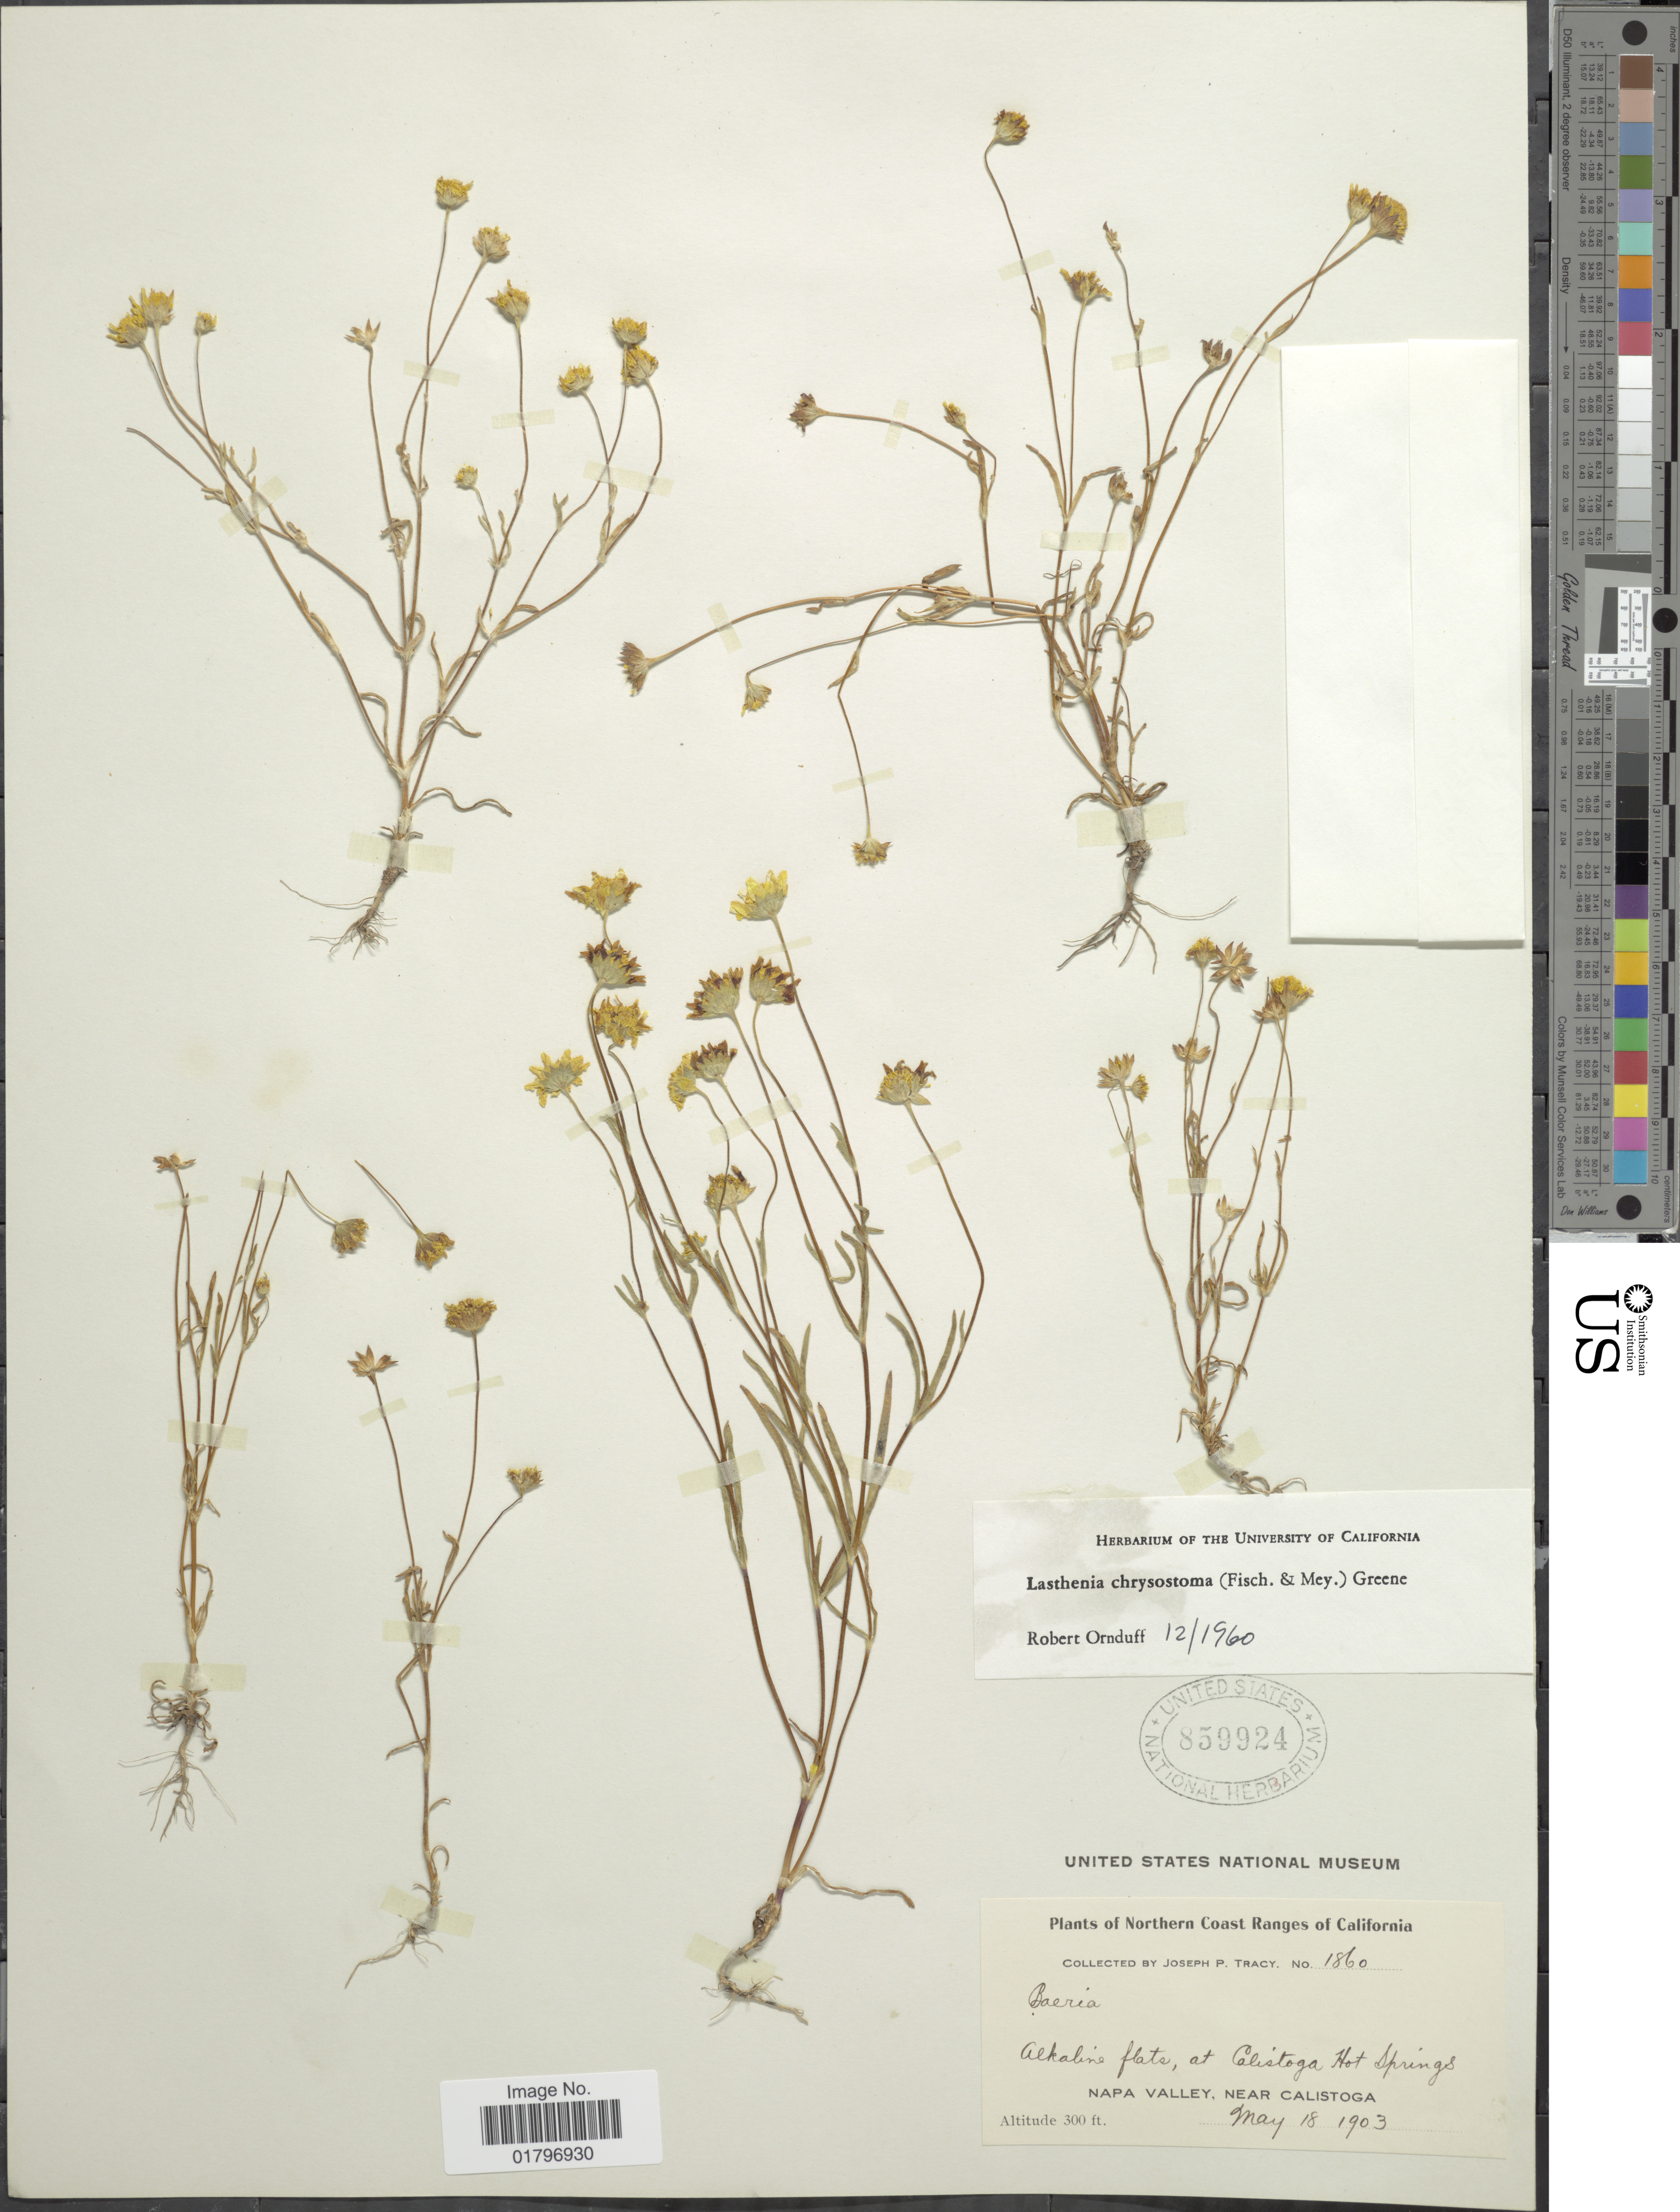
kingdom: Plantae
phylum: Tracheophyta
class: Magnoliopsida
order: Asterales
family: Asteraceae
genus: Lasthenia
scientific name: Lasthenia chrysostoma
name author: (Fisch. & C.A. Mey.) Greene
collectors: J. Tracy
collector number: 1860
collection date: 1903-05-18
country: United States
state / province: California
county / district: Napa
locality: Northern Coast Ranges of California. Alkaline flats, at Calistoga Hot Springs. Napa Valley, near Calistoga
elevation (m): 91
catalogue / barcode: US 859924